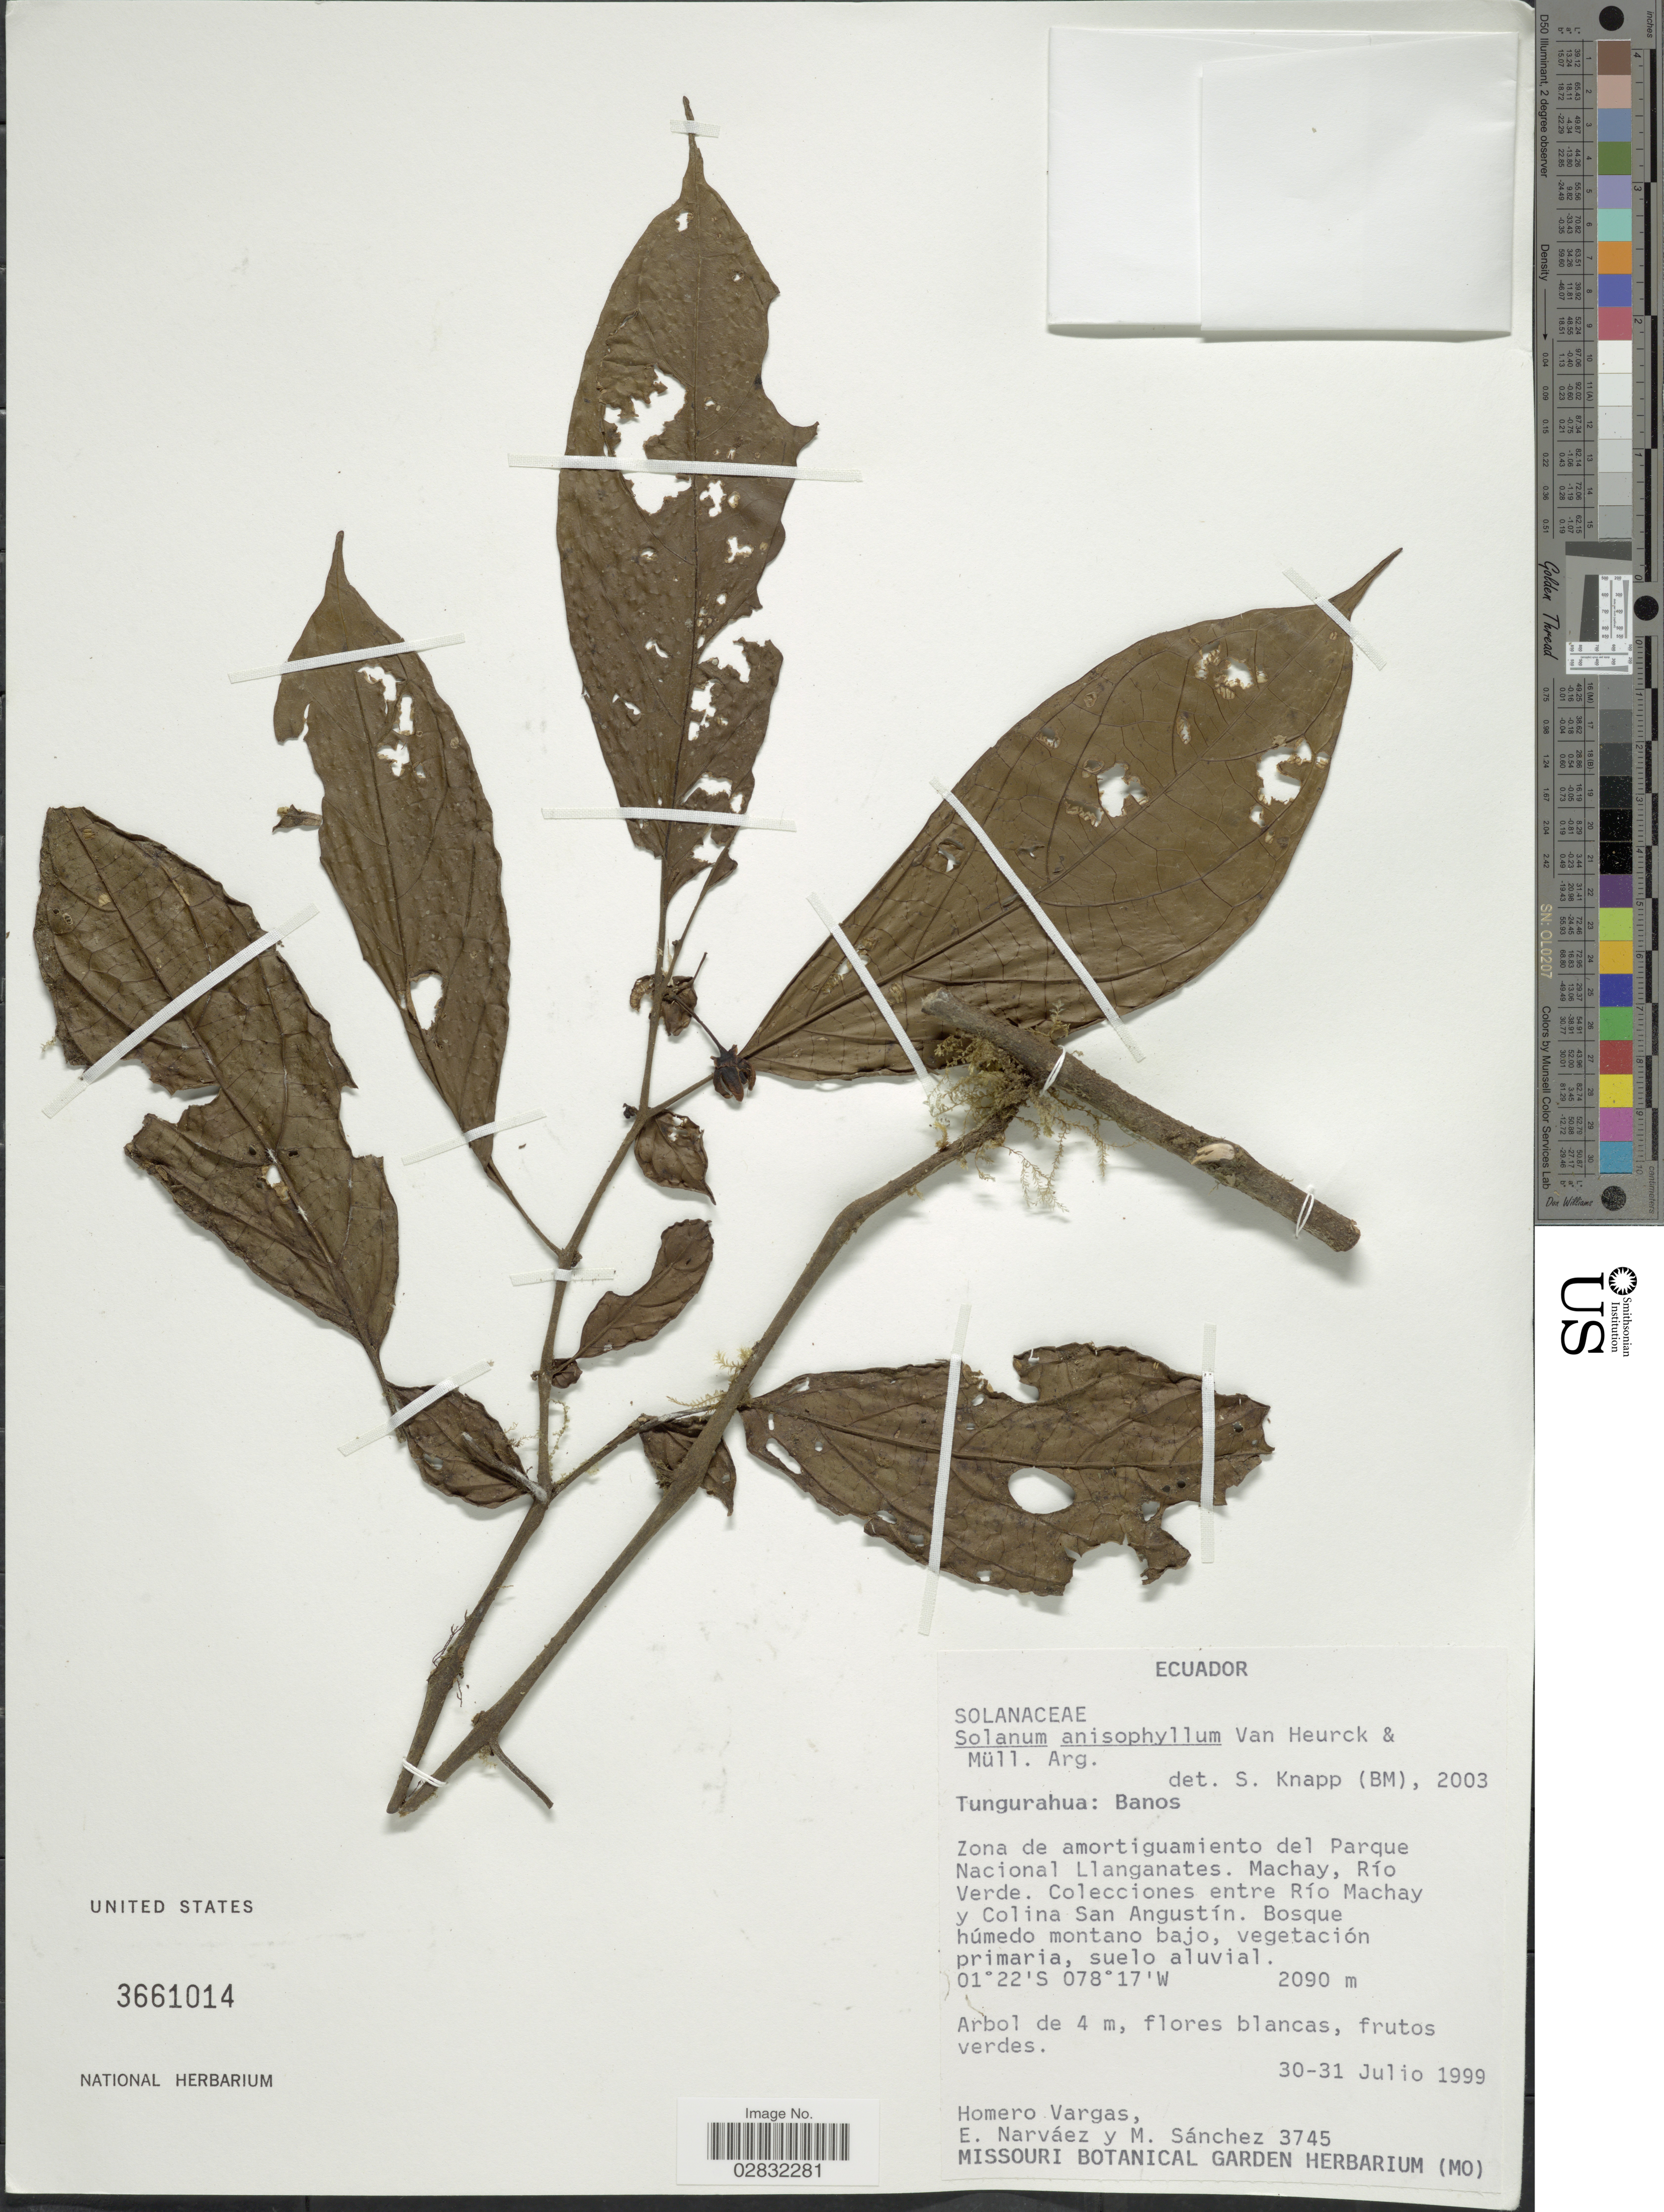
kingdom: Plantae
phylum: Tracheophyta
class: Magnoliopsida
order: Solanales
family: Solanaceae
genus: Solanum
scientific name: Solanum anisophyllum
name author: Elmer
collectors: H. Vargas, E. Narváez & M. Sánchez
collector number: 3745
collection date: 1999-07-30/1999-07-31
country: Ecuador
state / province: Tungurahua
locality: Tungurahua: Banos, Zona de amortiguamiento del Parque Nacional Llanganates, Machay, Río Verde, Colecciones entre Río Machay y Colina San Angustín.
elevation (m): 2090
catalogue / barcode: US 3661014